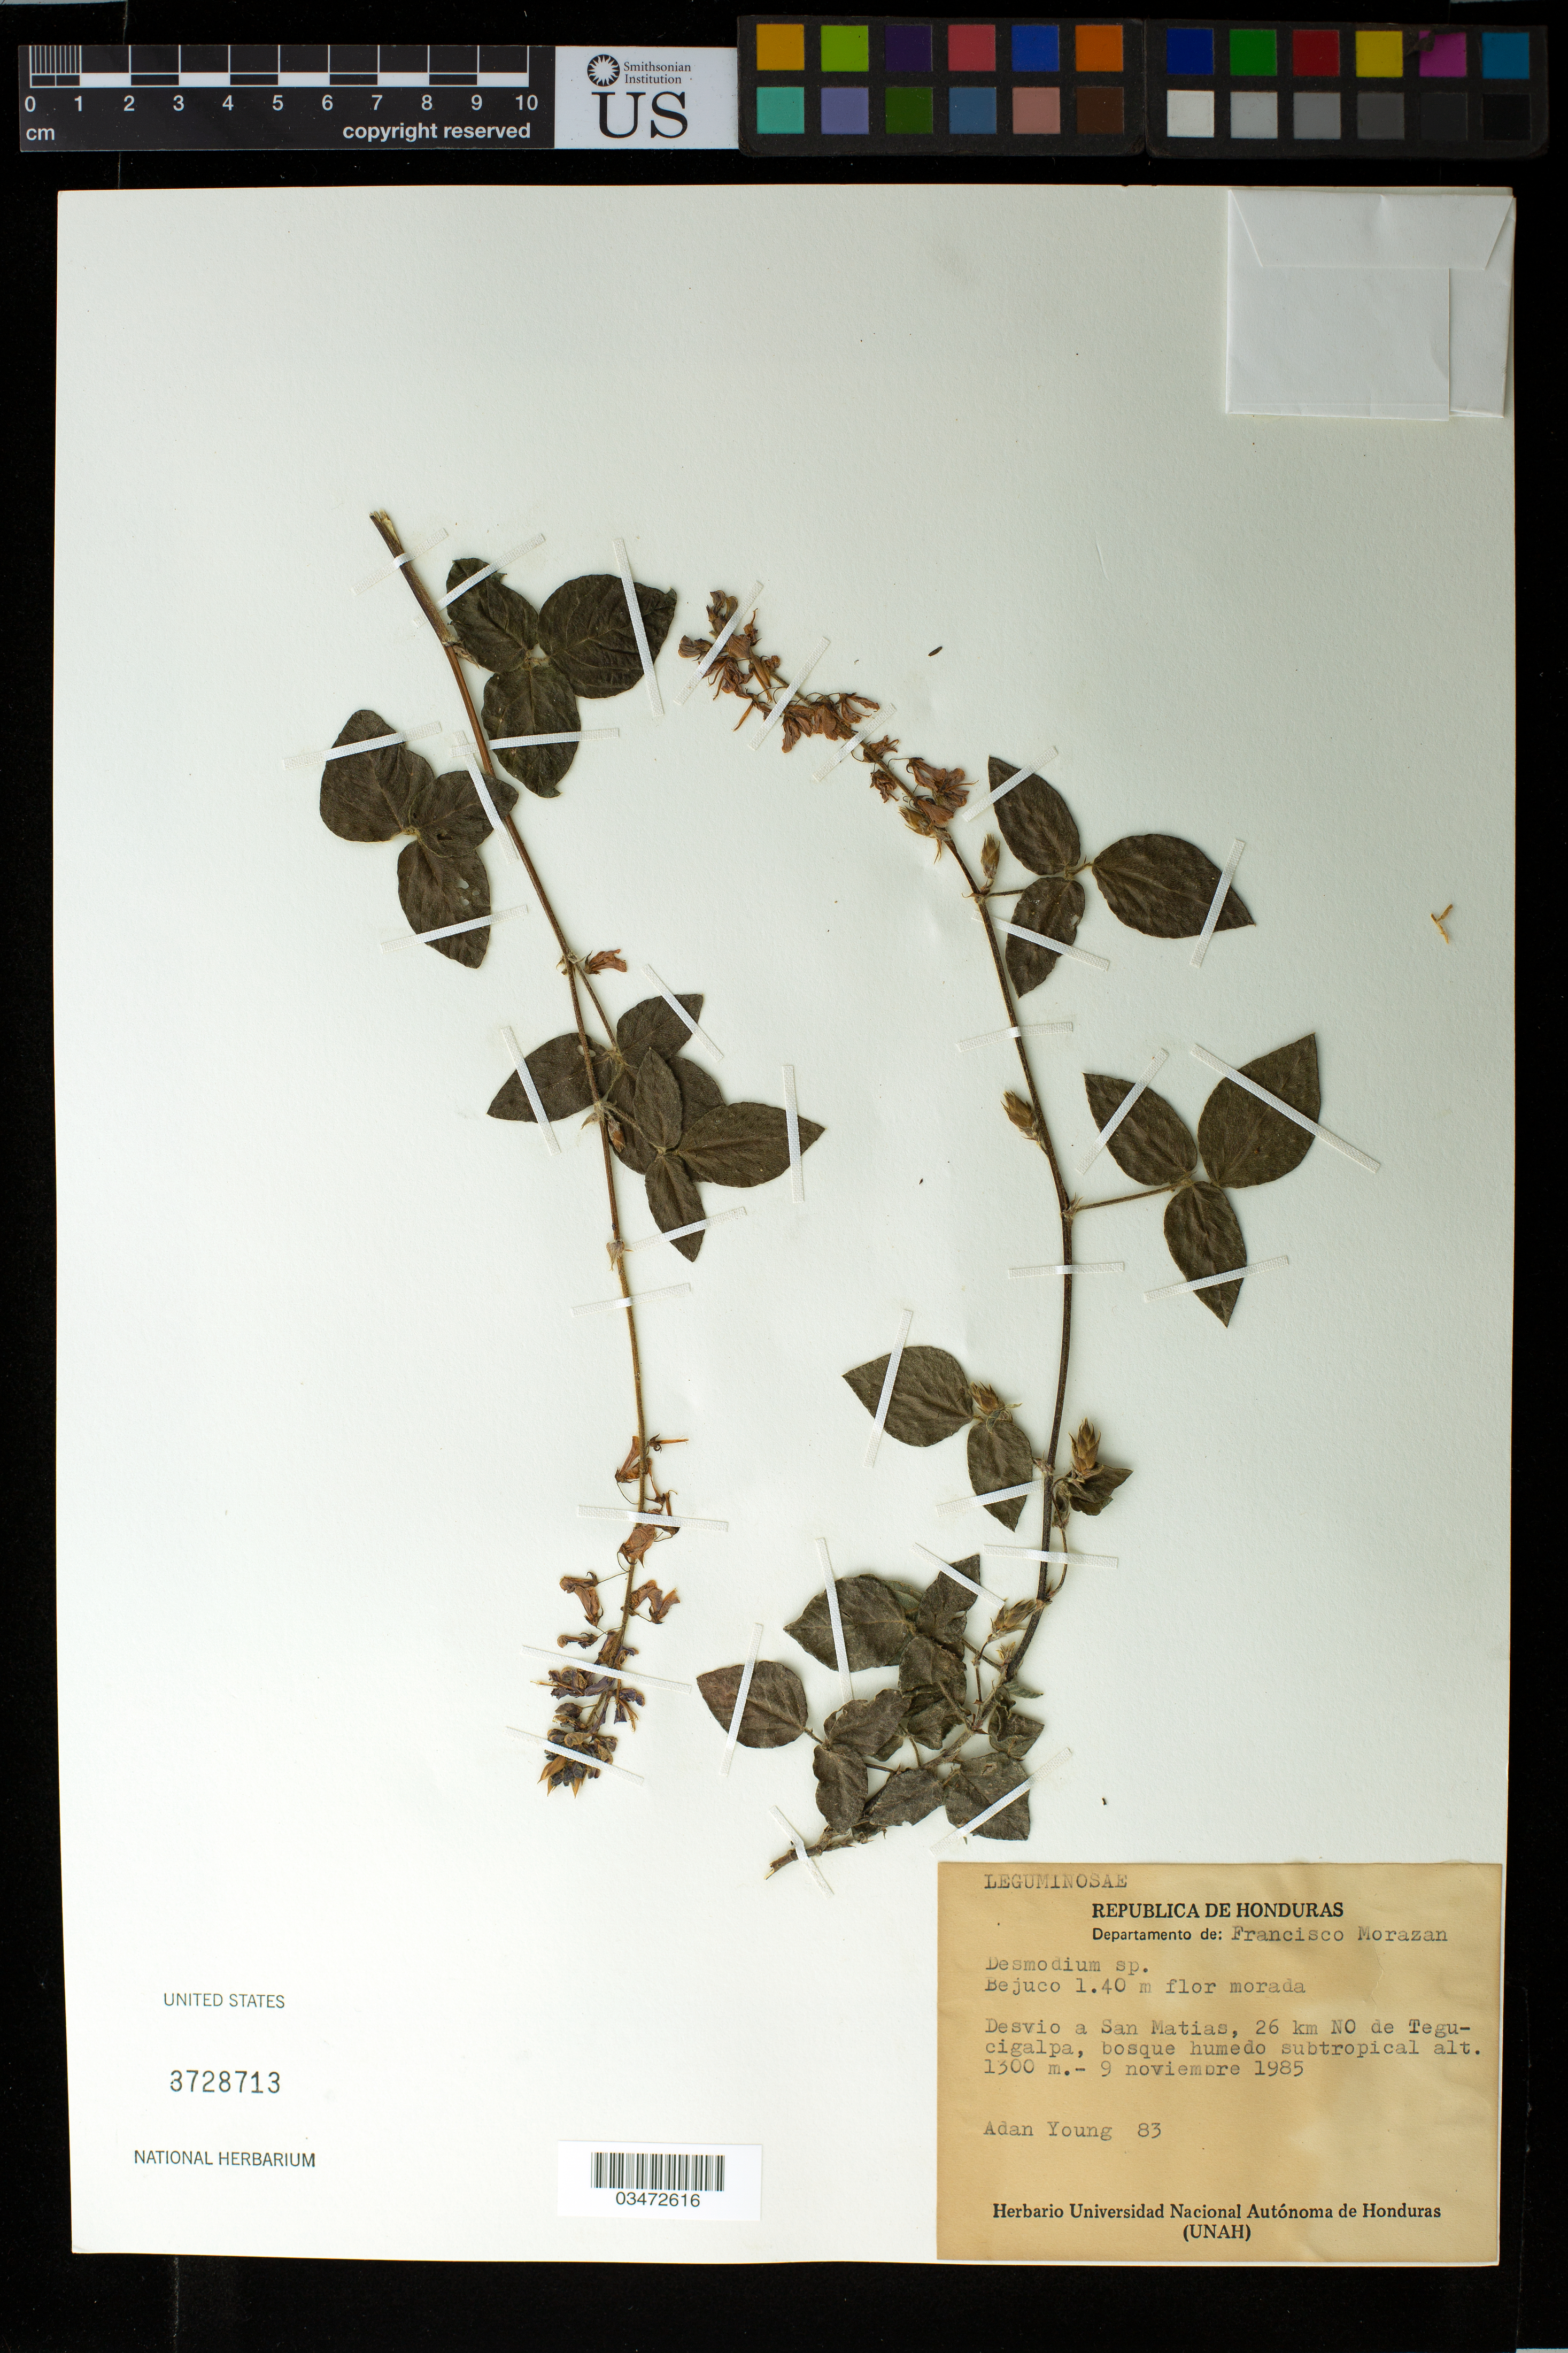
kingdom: Plantae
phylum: Tracheophyta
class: Magnoliopsida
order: Fabales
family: Fabaceae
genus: Desmodium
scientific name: Desmodium sp.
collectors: A. Young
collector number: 83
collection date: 1985-11-09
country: Honduras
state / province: Fco. Morazán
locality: San Matias, 26 km NO de Tegucigalpa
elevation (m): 1300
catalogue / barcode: US 3728713